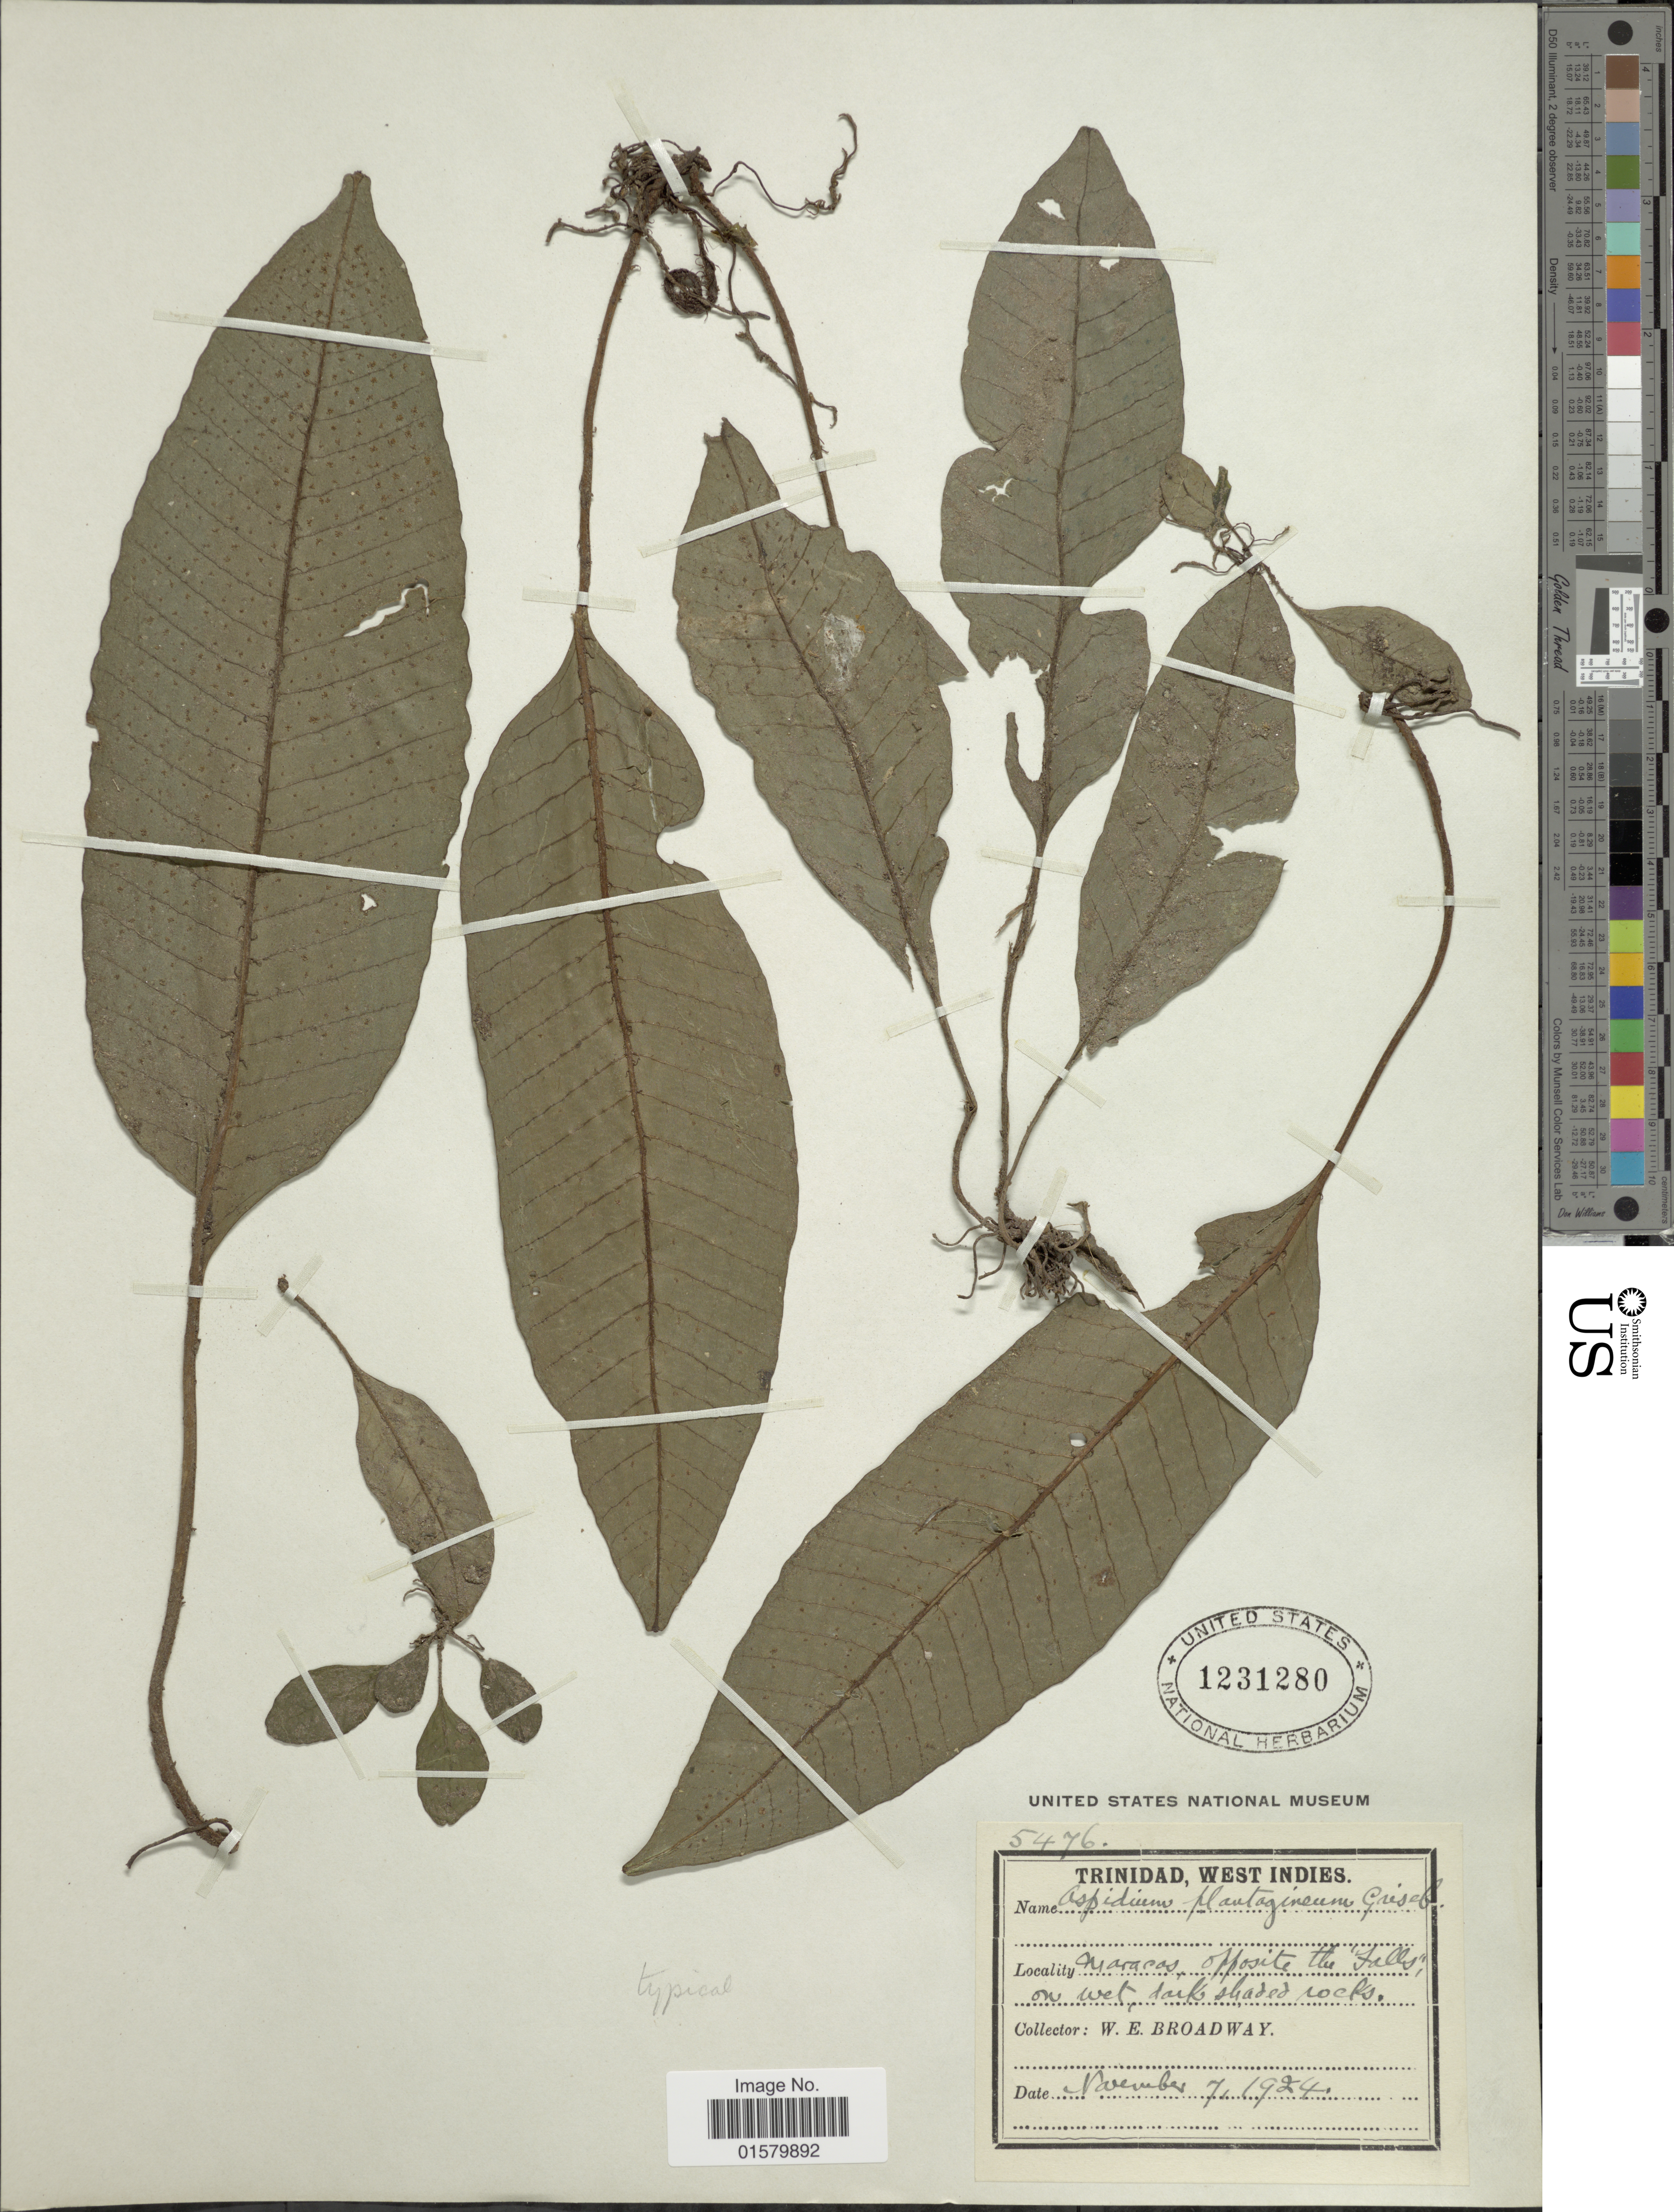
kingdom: Plantae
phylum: Tracheophyta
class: Polypodiopsida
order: Polypodiales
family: Tectariaceae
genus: Tectaria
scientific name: Tectaria plantaginea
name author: (Jacq.) Maxon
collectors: W. E. Broadway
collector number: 5476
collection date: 1924-11-07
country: Trinidad and Tobago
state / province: Trinidad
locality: West Indies, Maracas, opposite the Falls, on wet, dark shaded rocks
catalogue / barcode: US 1231280